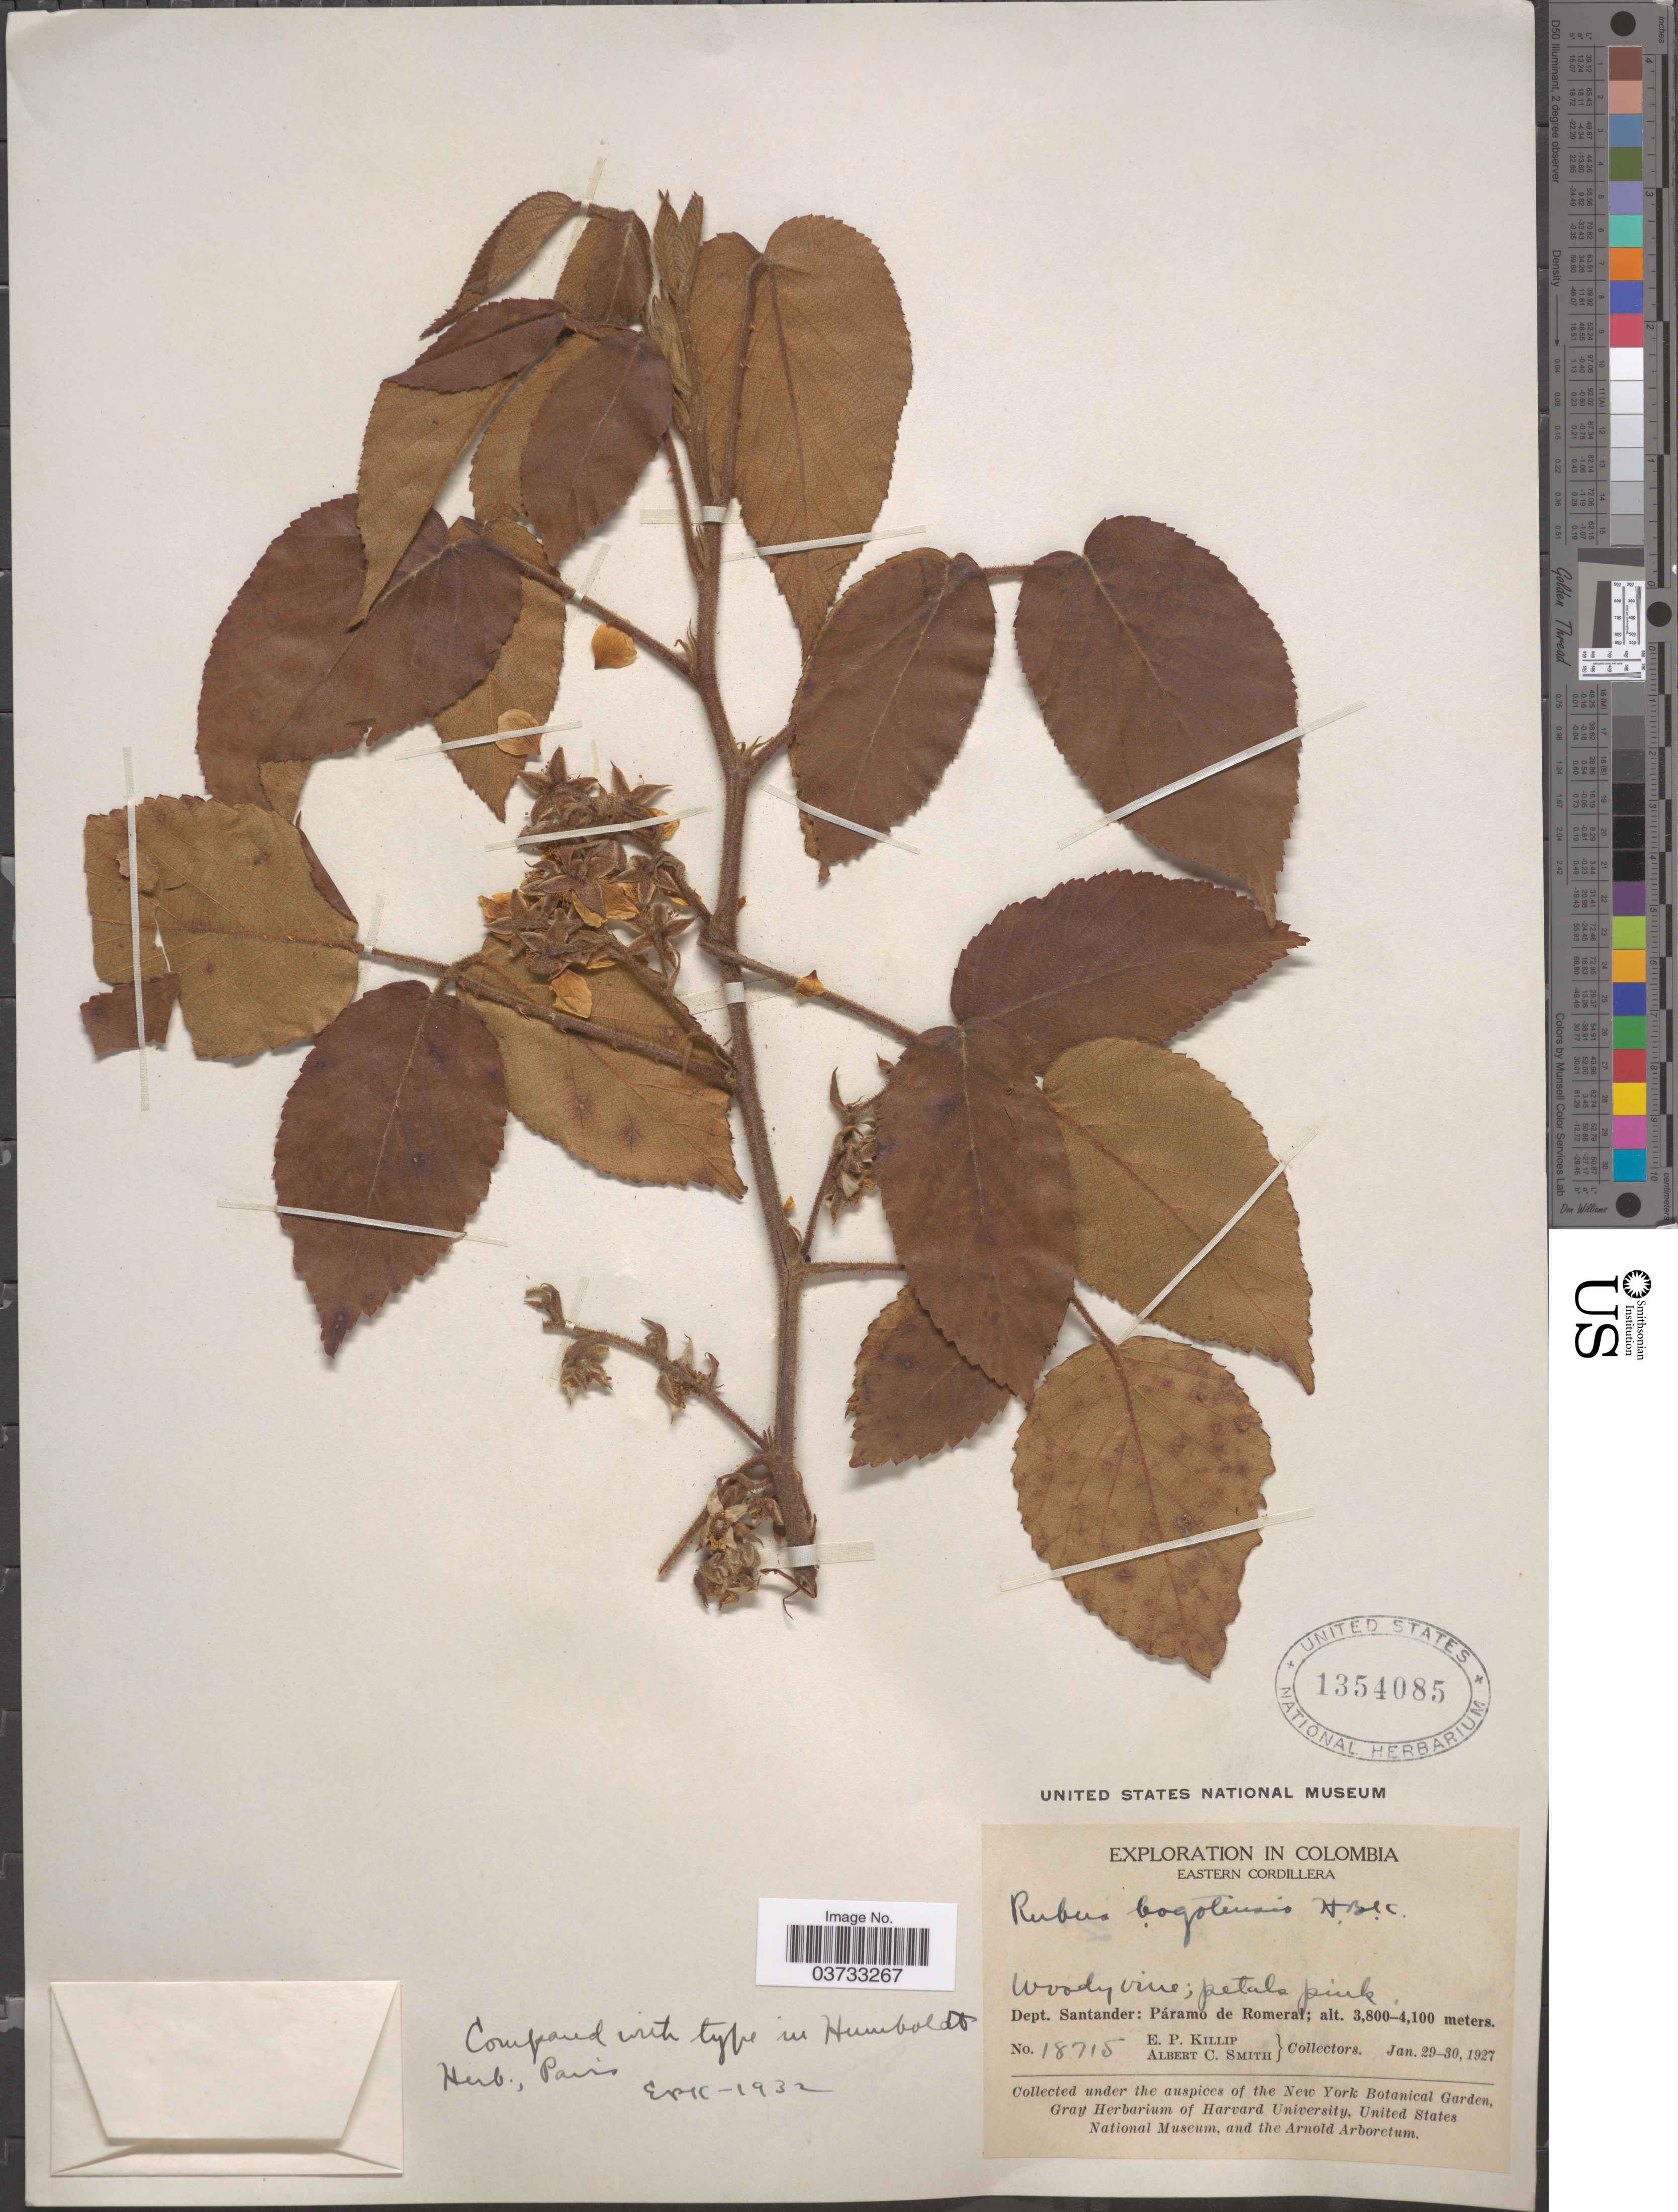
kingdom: Plantae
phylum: Tracheophyta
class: Magnoliopsida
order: Rosales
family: Rosaceae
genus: Rubus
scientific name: Rubus bogotensis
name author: Kunth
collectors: E. P. Killip & A. C. Smith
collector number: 18715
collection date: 1927-01-29/1927-01-30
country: Colombia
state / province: Santander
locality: Eastern Cordillera. Dept. Santander: Páramo de Romeral.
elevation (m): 3800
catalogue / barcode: US 1354085